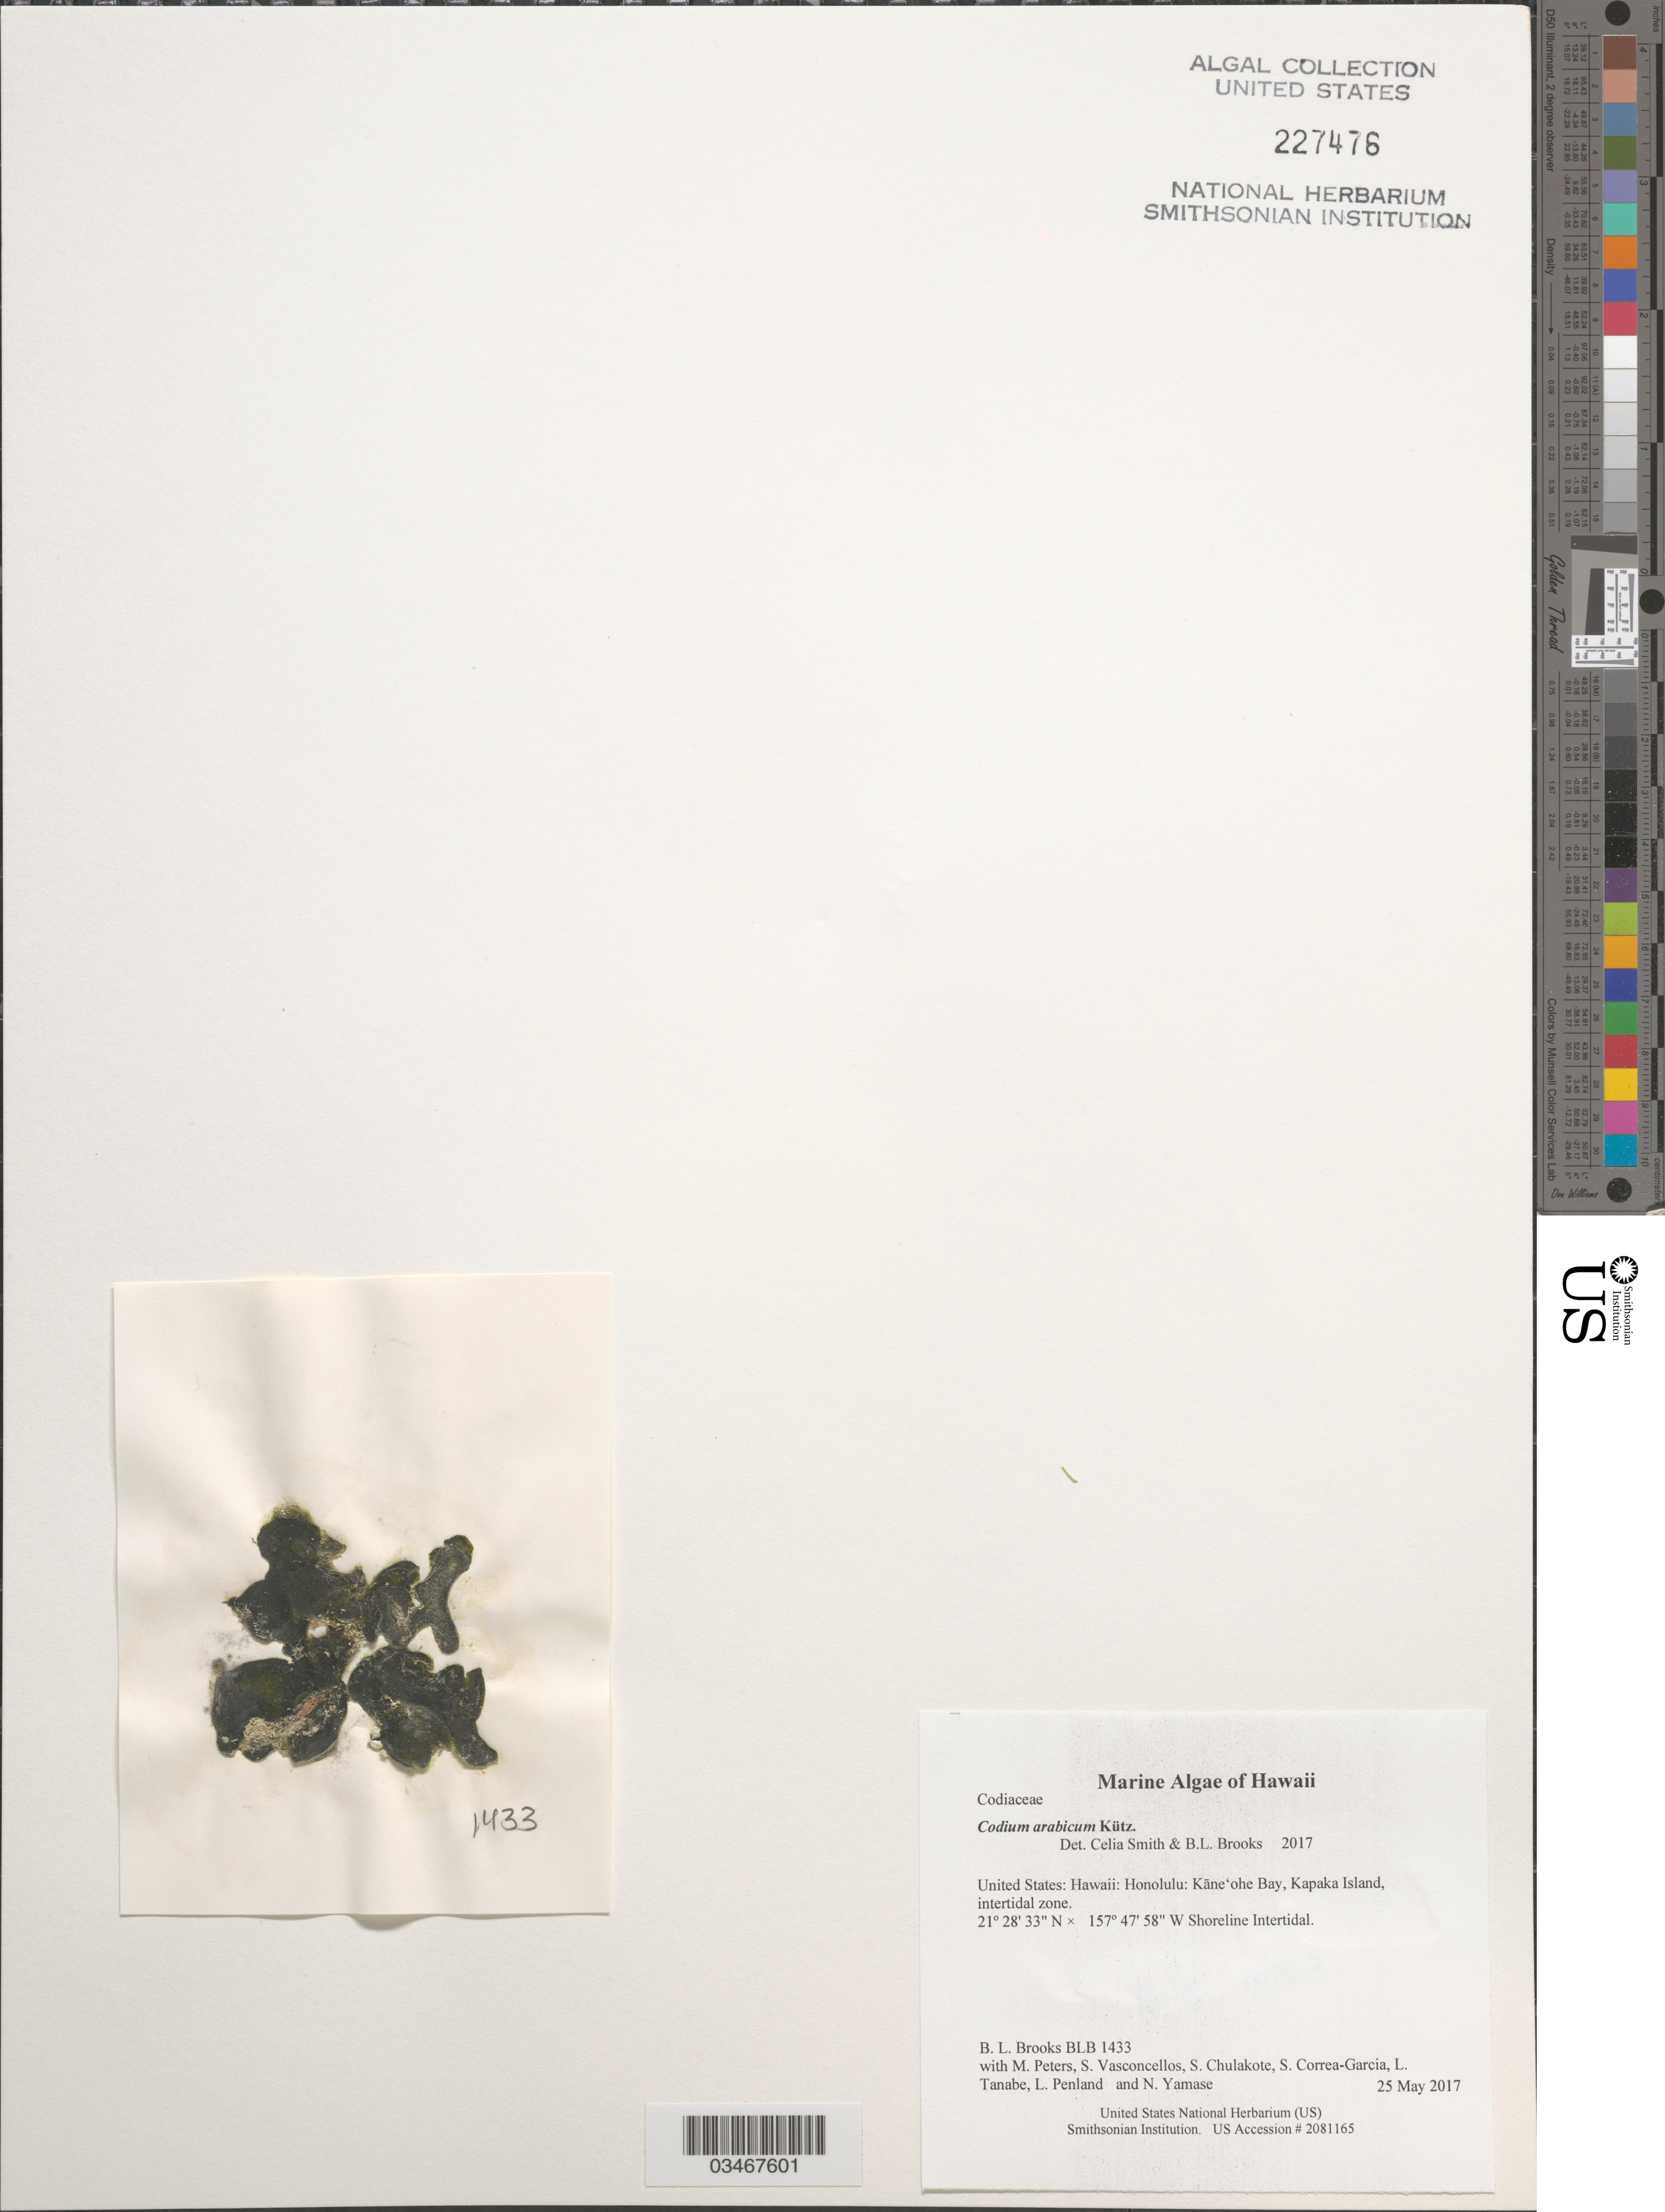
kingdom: Plantae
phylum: Chlorophyta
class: Ulvophyceae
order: Bryopsidales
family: Codiaceae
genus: Codium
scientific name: Codium arabicum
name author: Kütz.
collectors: B. Brooks, M. Peters, S. Vasconcellos, S. Chulakote & et al.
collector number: BLB 1433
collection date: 2017-05-25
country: United States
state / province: Hawaii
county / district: Honolulu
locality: Honolulu: Kāne'ohe Bay, Kapaka Island, intertidal zone.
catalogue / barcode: US 227476